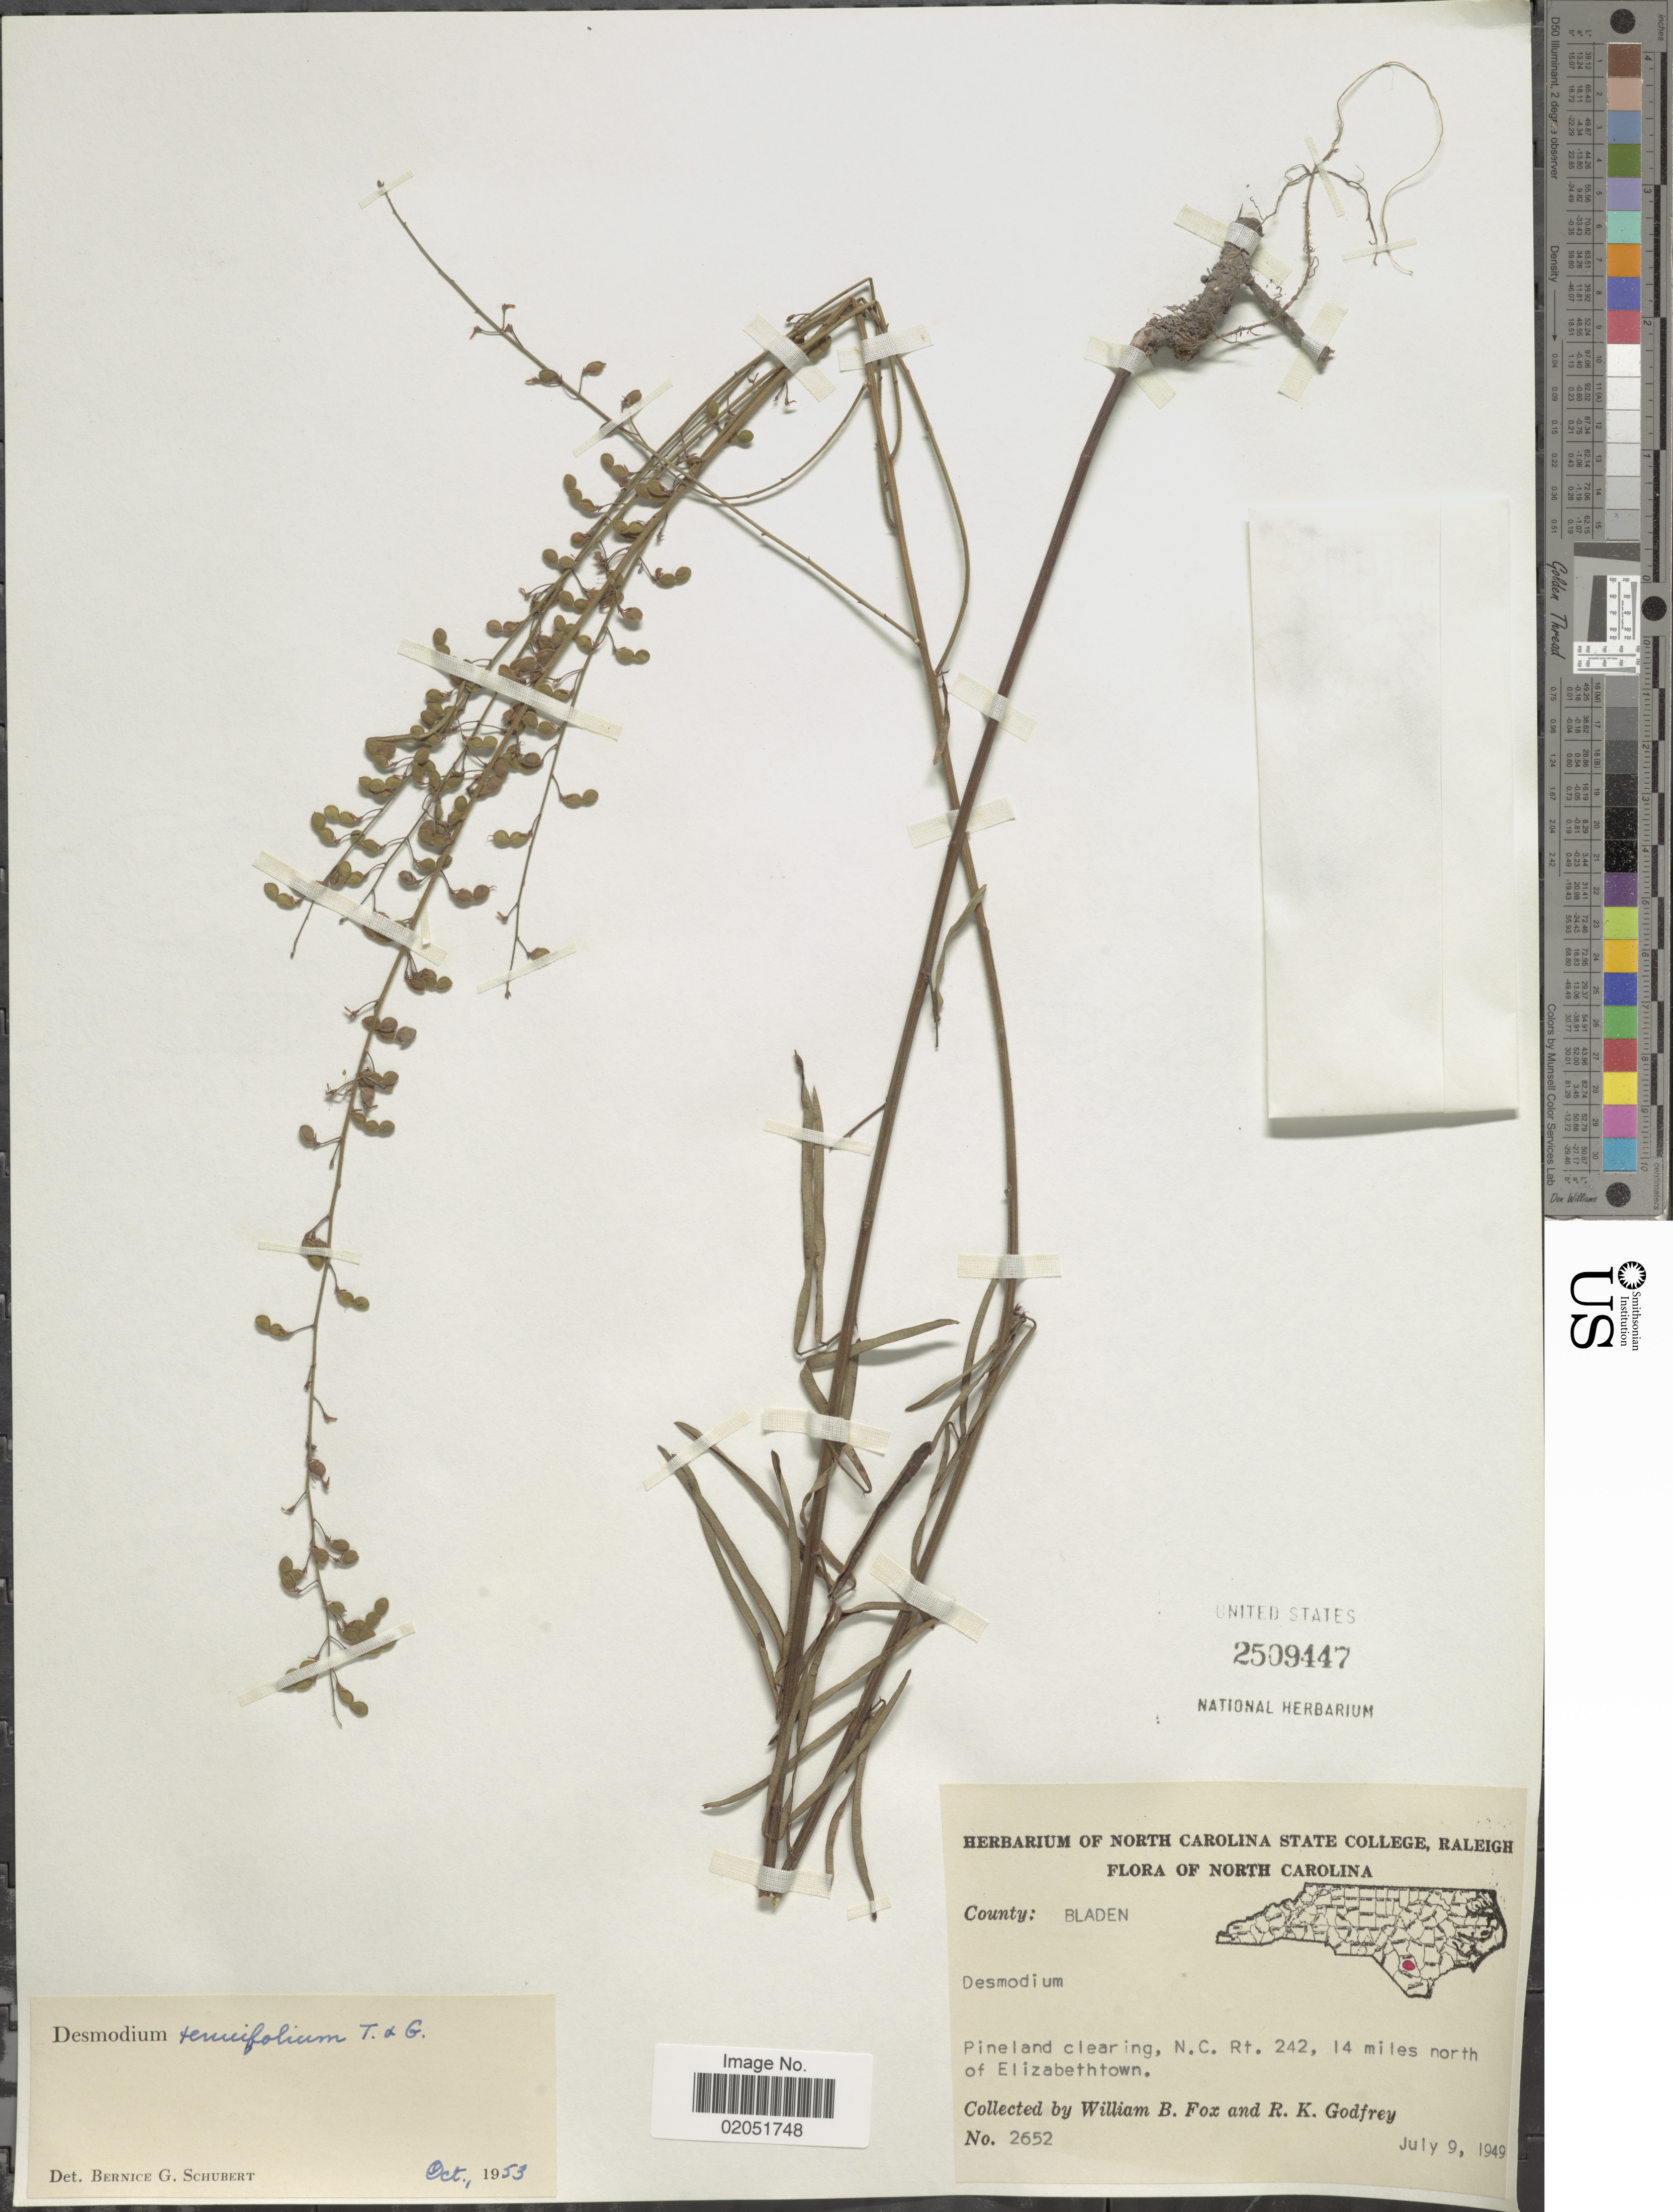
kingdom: Plantae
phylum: Tracheophyta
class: Magnoliopsida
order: Fabales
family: Fabaceae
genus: Desmodium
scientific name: Desmodium tenuifolium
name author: Torr. & A. Gray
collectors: W. B. Fox & R. K. Godfrey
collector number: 2652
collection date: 1949-07-09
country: United States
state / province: North Carolina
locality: Pineland clearing, N.C. Rt. 242, 14 miles north of Elizabethtown, County: Bladen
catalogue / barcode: US 2509447